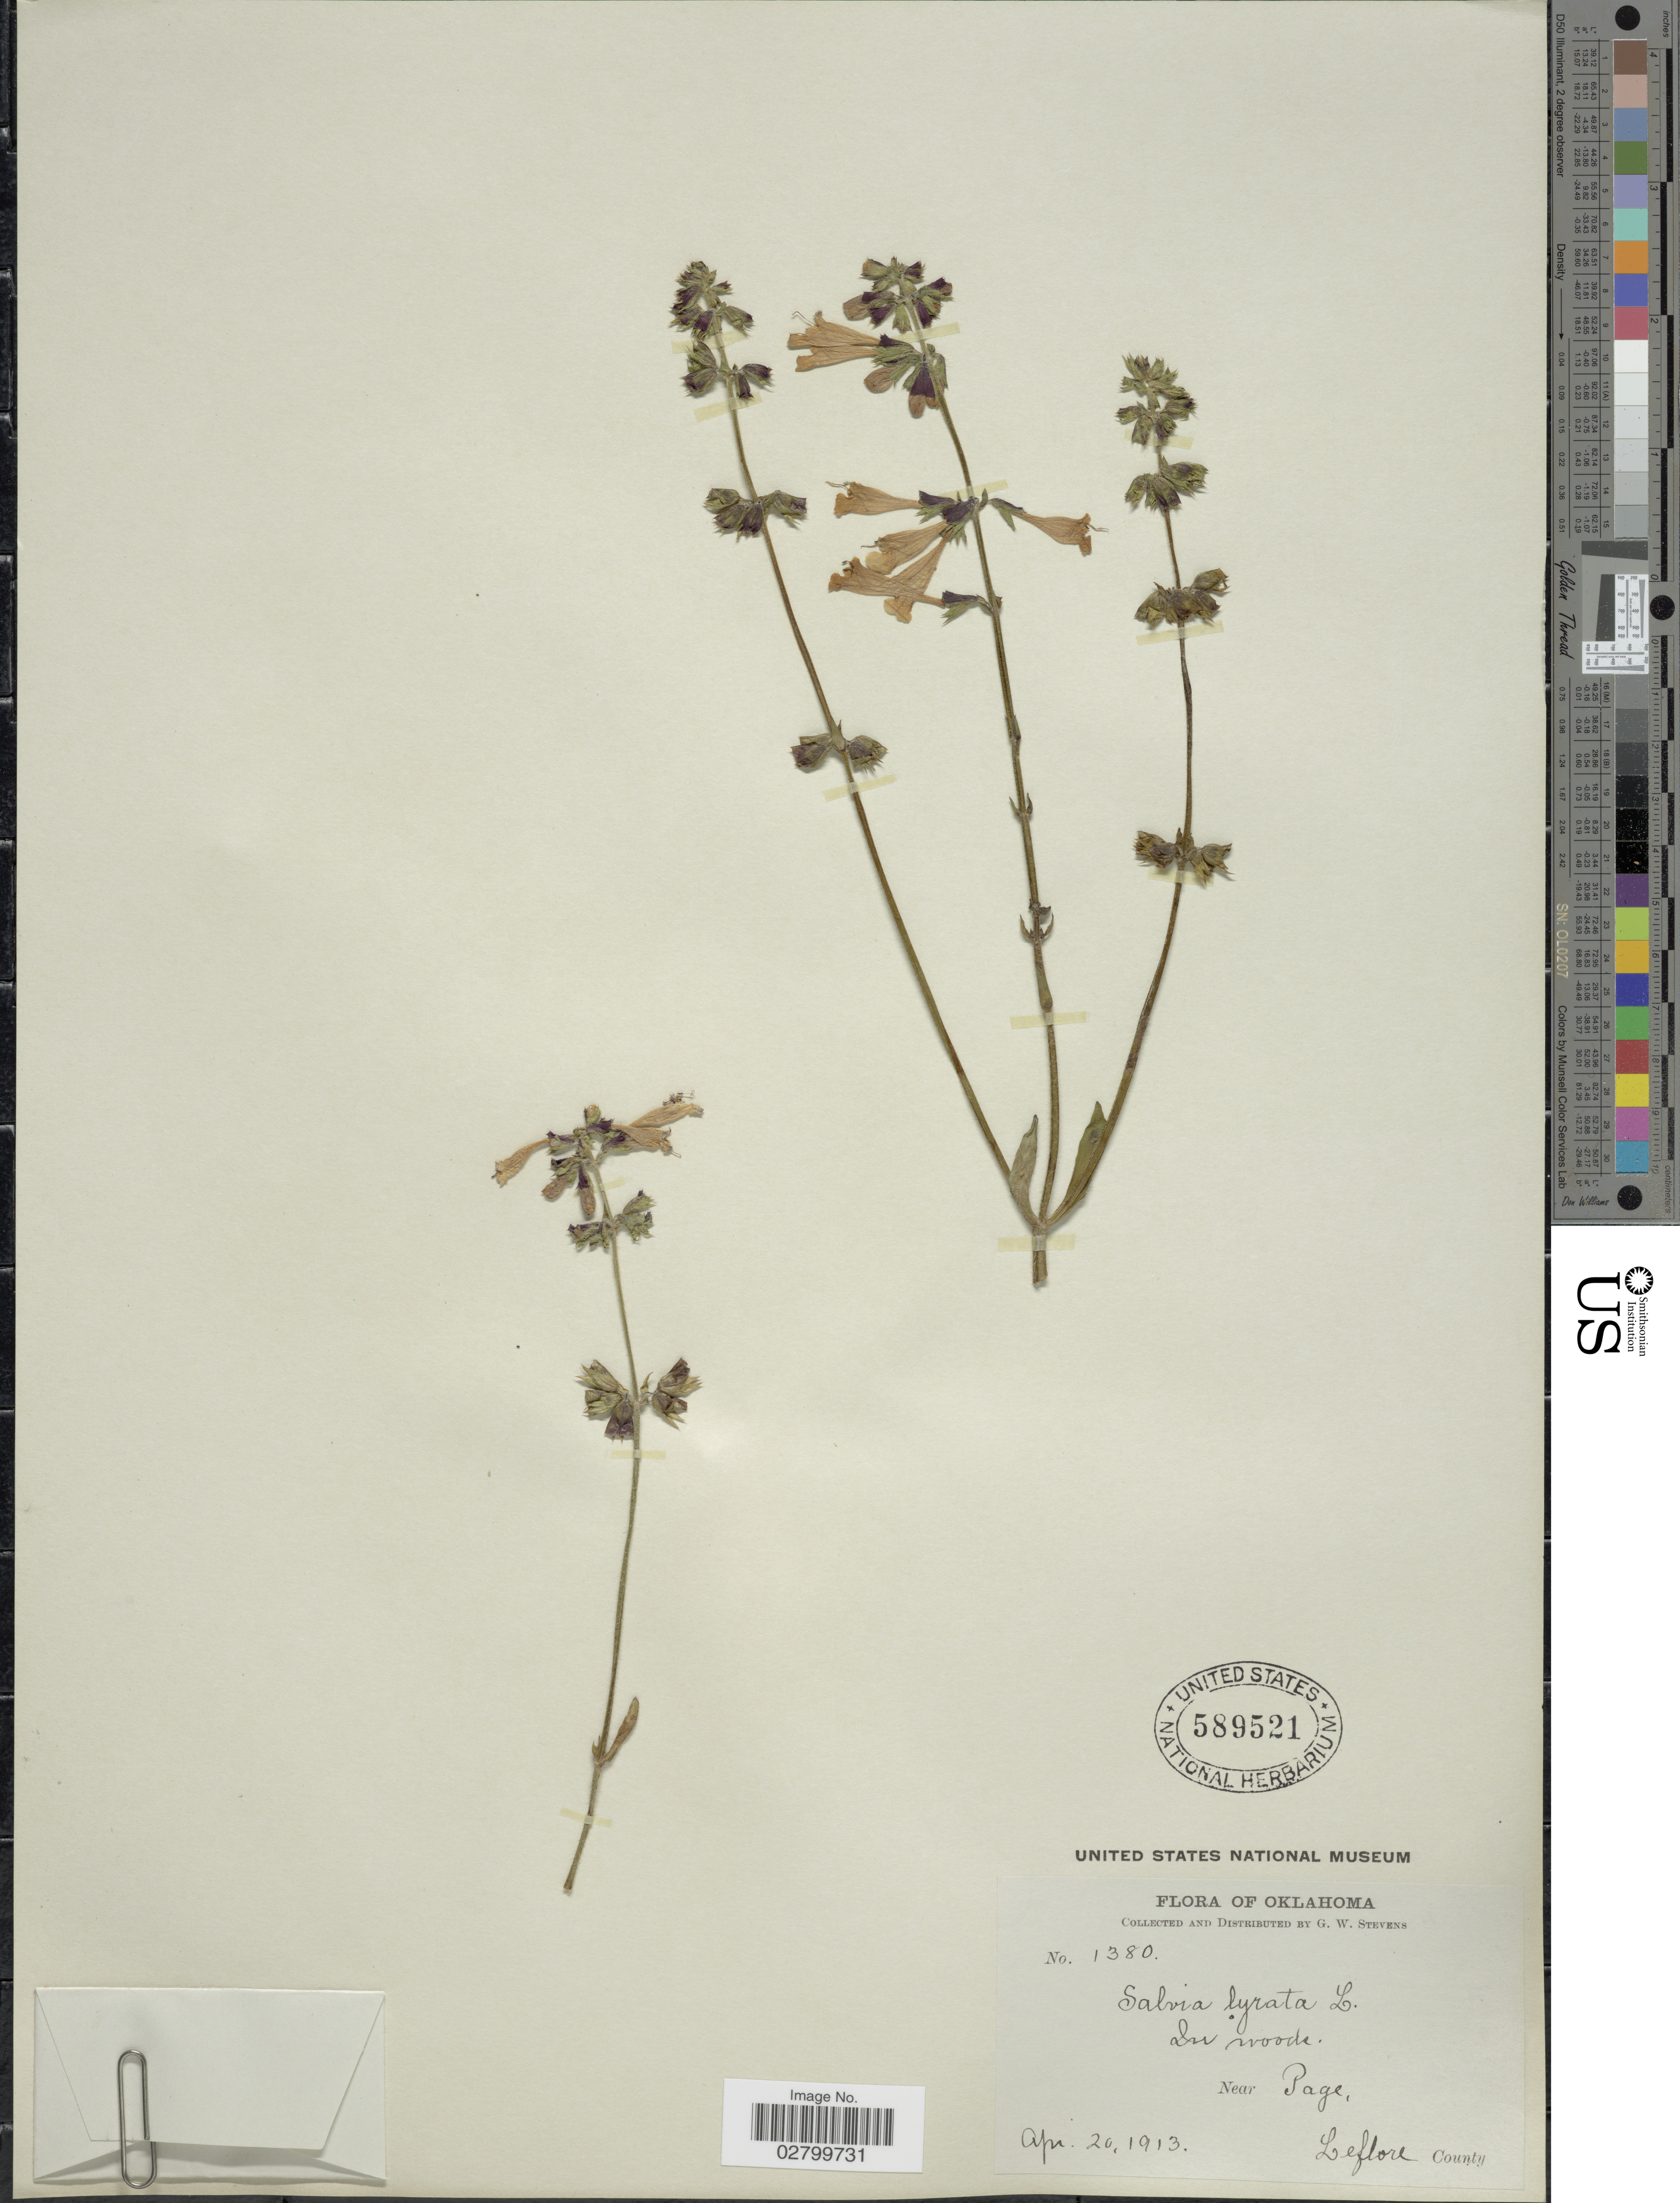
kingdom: Plantae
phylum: Tracheophyta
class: Magnoliopsida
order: Lamiales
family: Lamiaceae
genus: Salvia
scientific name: Salvia lyrata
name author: L.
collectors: G. W. Stevens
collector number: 1380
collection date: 1913-04-20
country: United States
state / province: Oklahoma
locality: In woods. Near Page, Leflore County.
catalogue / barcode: US 589521